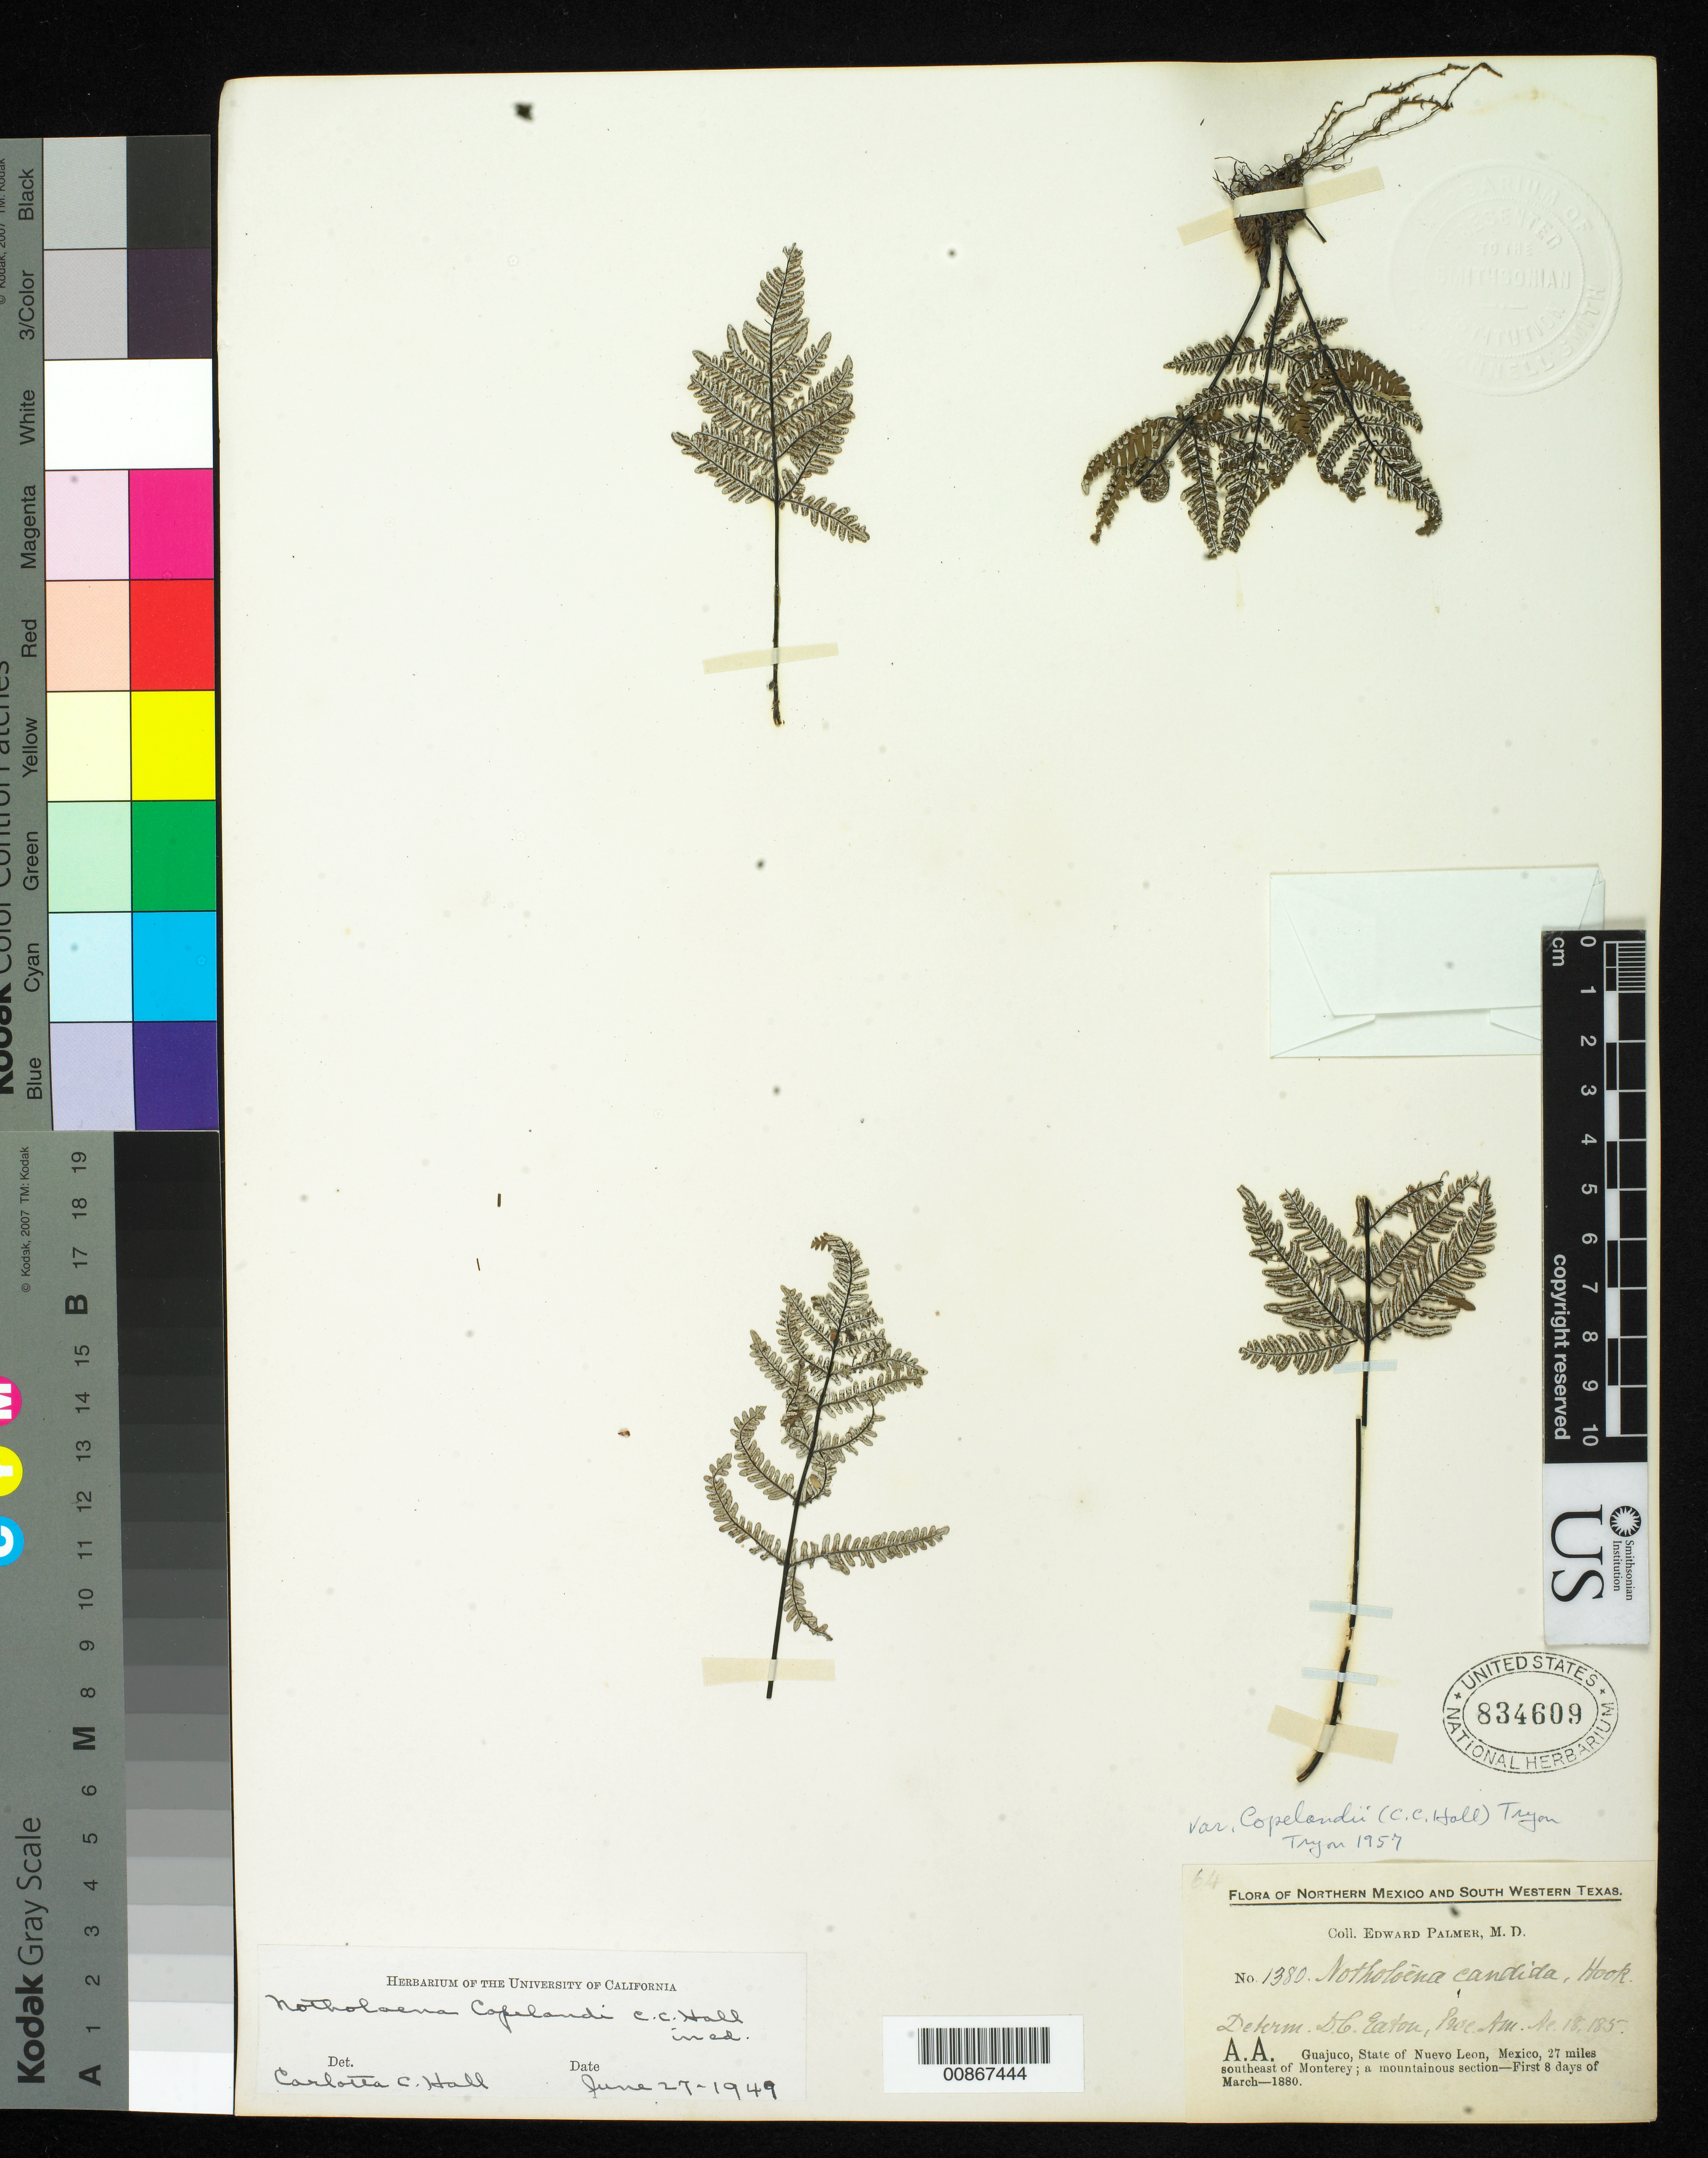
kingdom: Plantae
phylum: Tracheophyta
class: Polypodiopsida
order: Polypodiales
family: Pteridaceae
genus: Notholaena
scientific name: Notholaena candida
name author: (M. Martens) Hook.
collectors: E. Palmer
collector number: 1380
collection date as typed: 01 Mar 1880 to 08 Mar 1880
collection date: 1880-03-01/1880-03-08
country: Mexico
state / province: Nuevo León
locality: A.A. Guajuco, Nuevo León, 27 miles southeast of Monterrey.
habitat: A mountainous section.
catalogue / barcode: US 834609